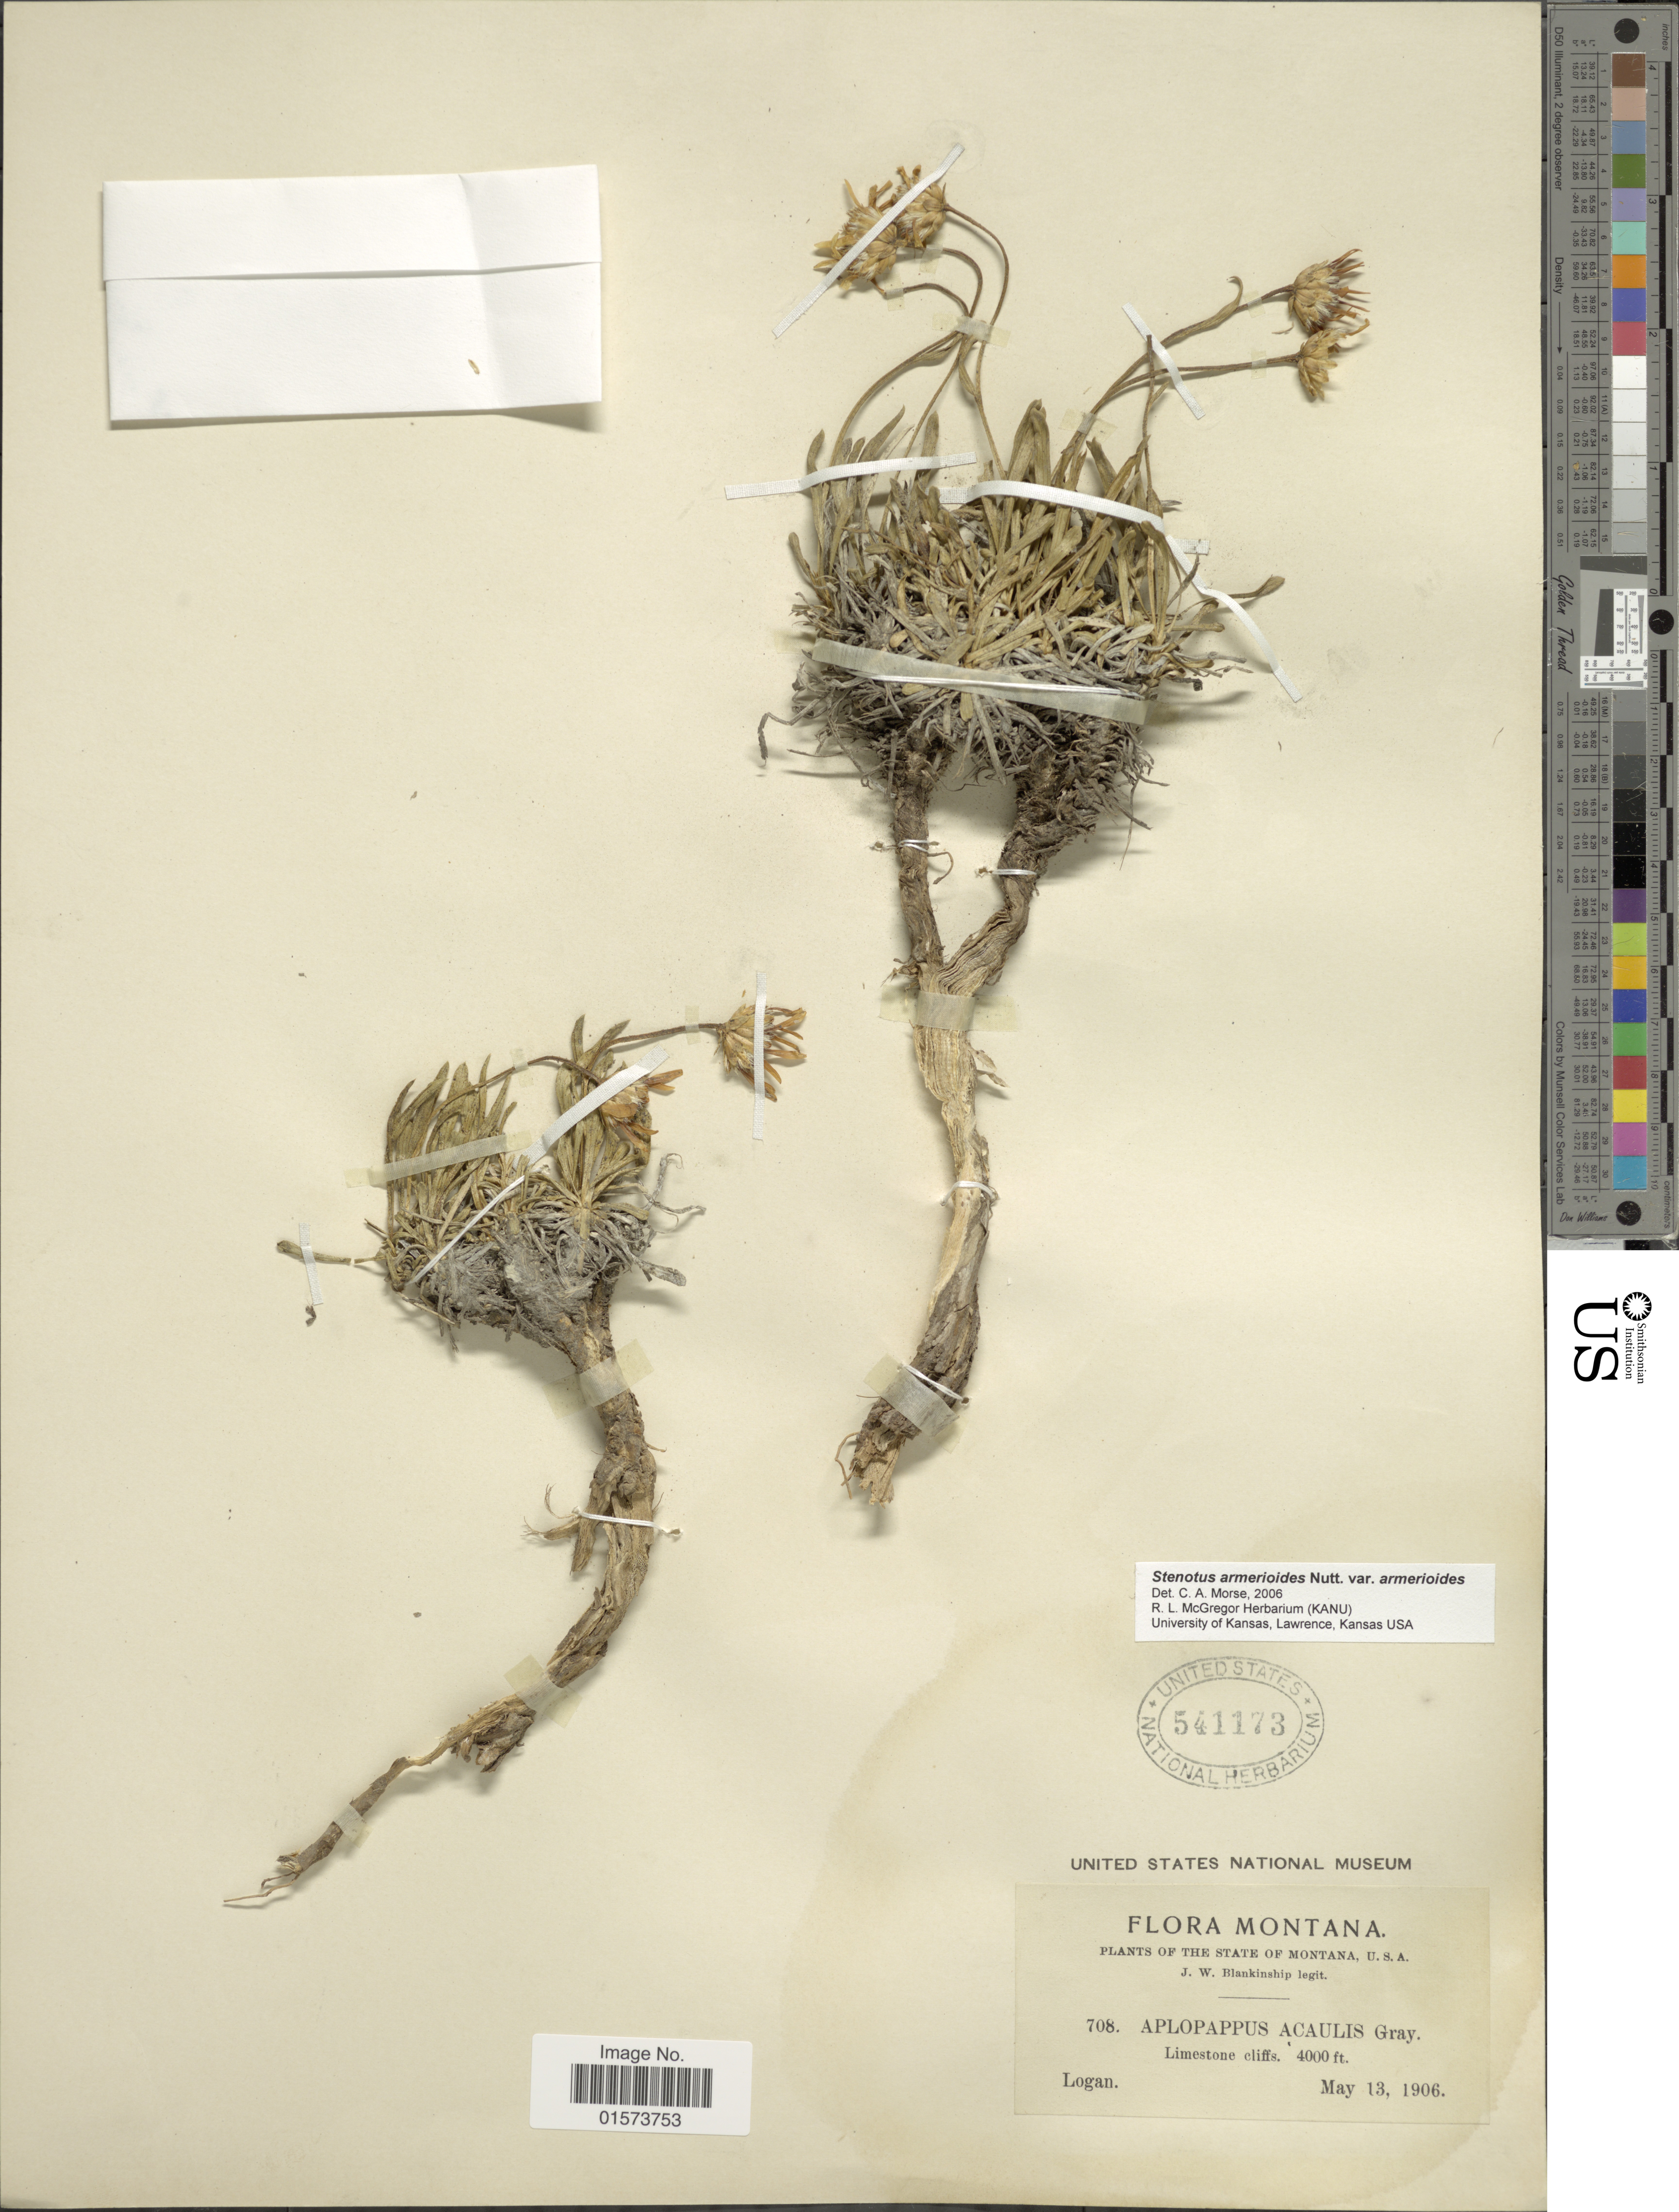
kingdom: Plantae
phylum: Tracheophyta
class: Magnoliopsida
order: Asterales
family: Asteraceae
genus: Stenotus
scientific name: Stenotus armerioides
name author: Nutt.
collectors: J. W. Blankinship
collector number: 708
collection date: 1906-05-13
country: United States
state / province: Montana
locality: Limestone cliffs, Logan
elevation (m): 122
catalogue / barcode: US 541173